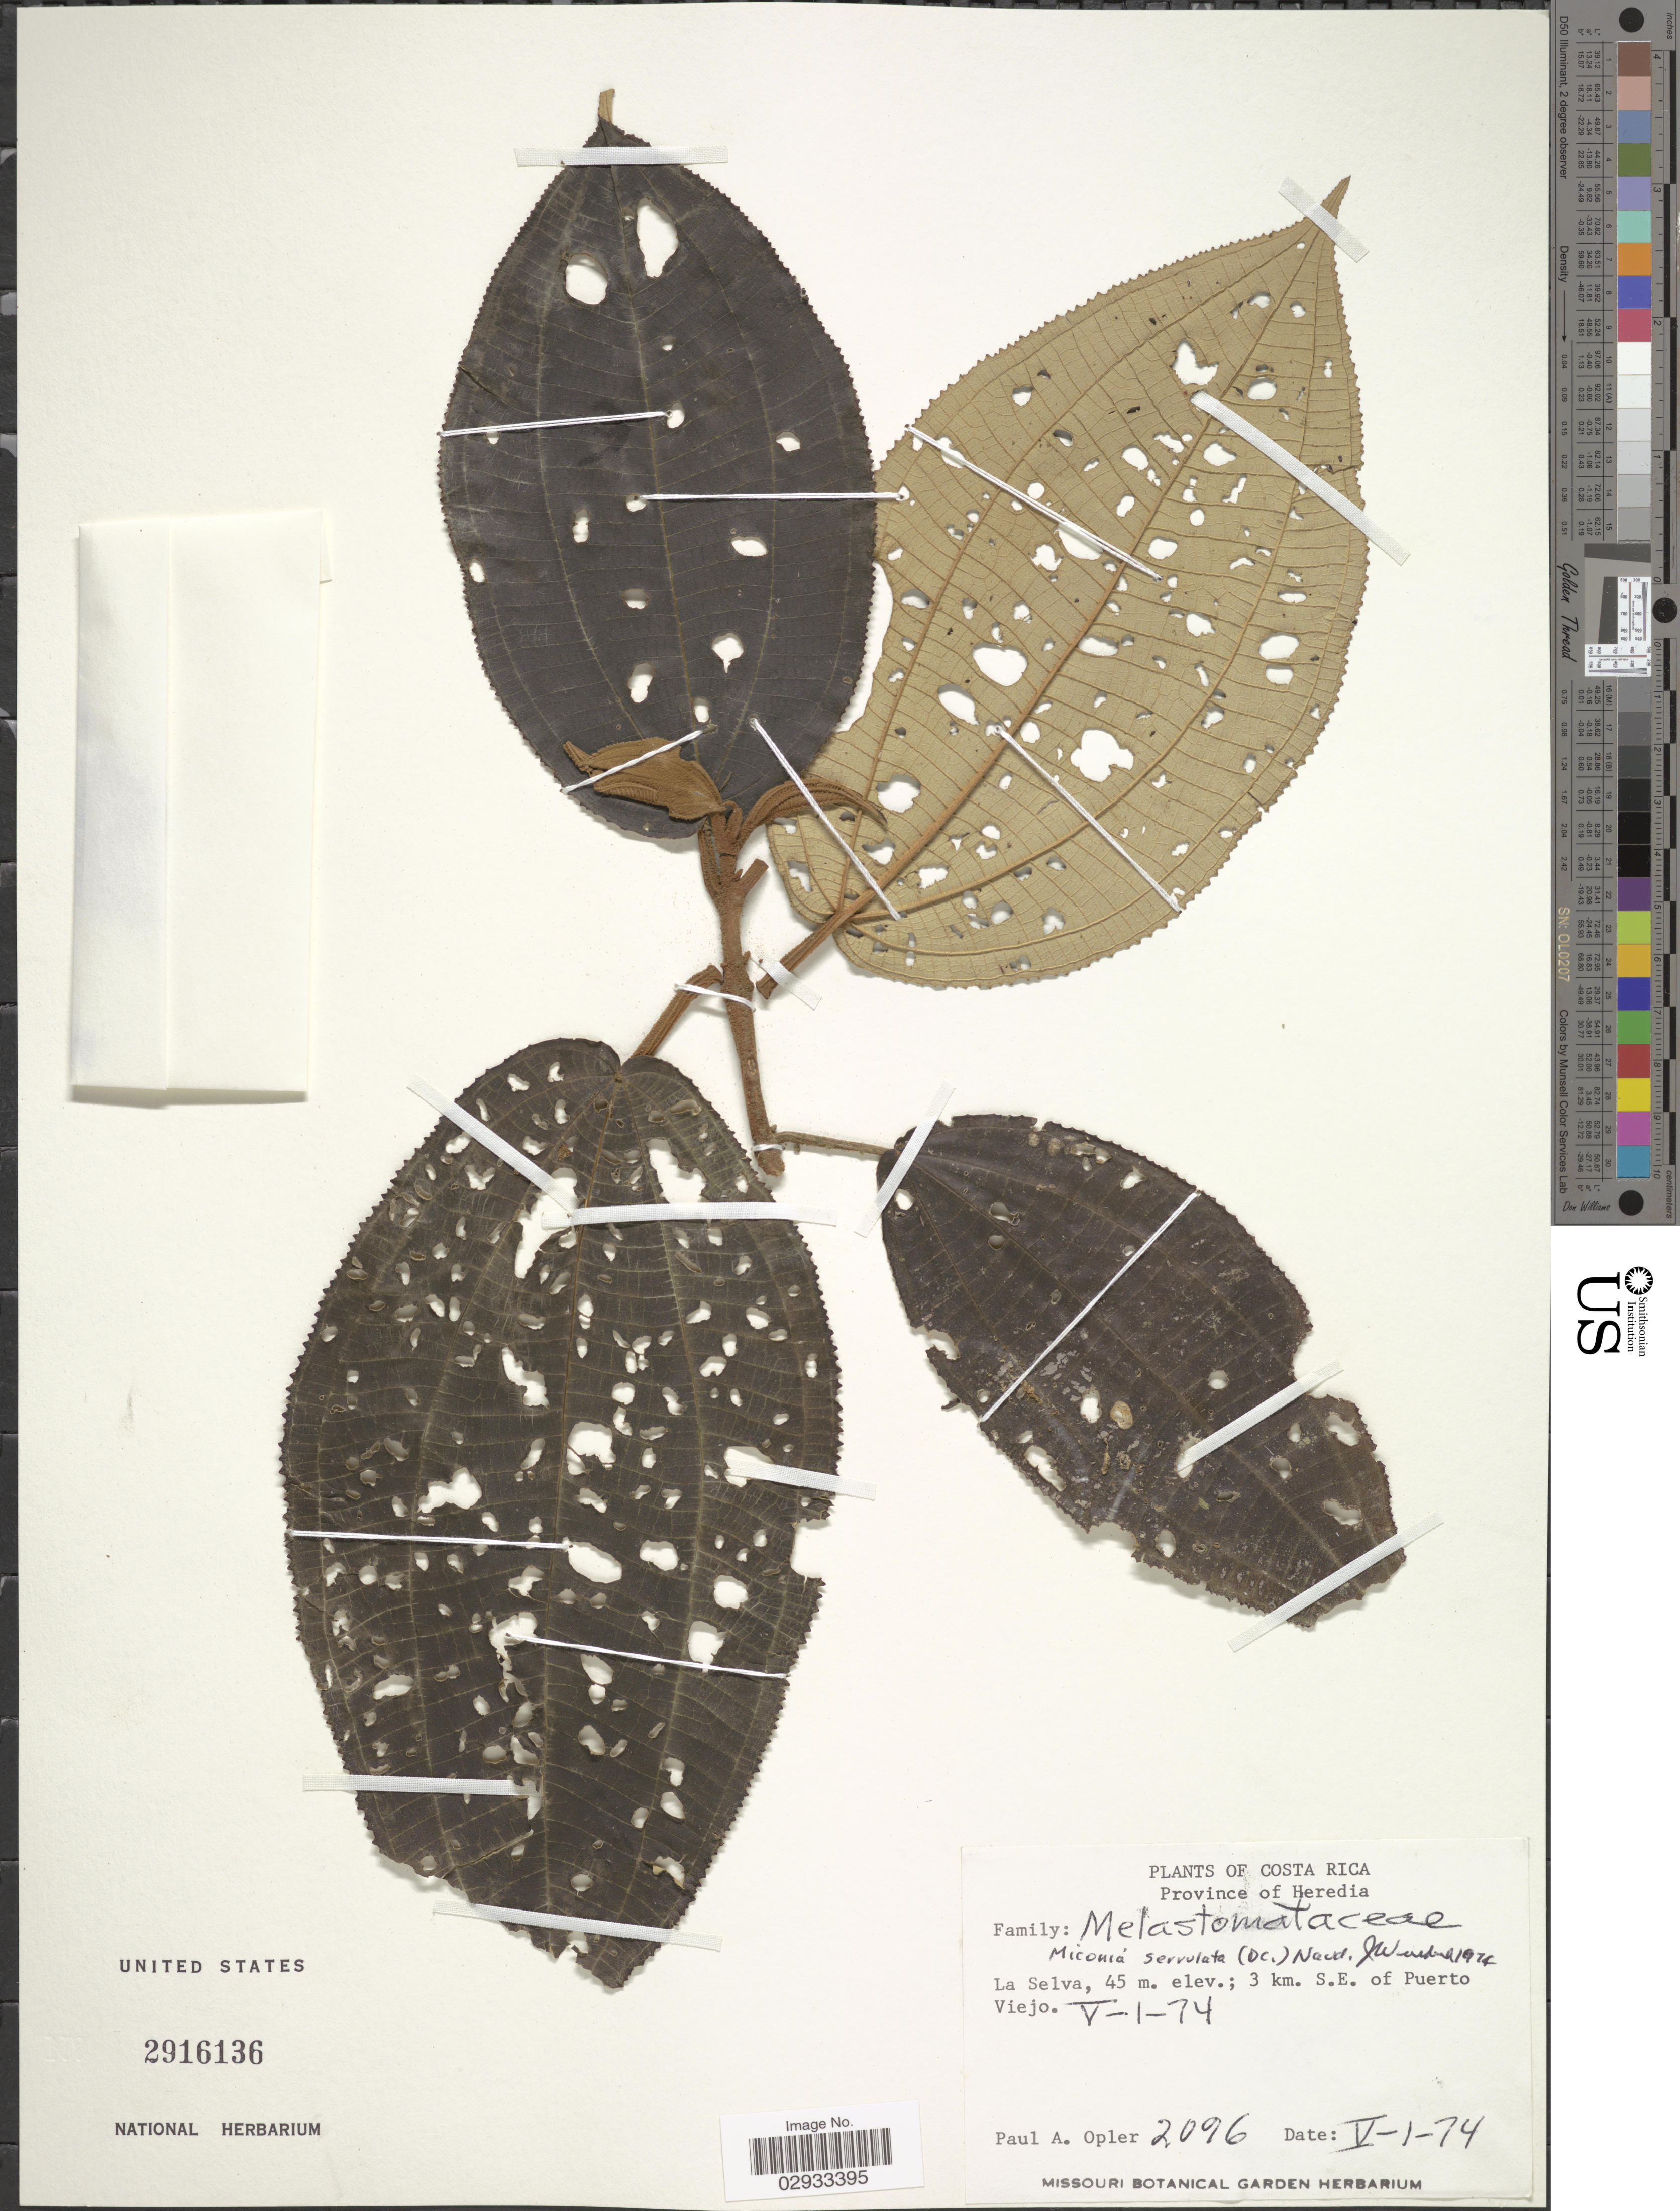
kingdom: Plantae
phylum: Tracheophyta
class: Magnoliopsida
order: Myrtales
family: Melastomataceae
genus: Miconia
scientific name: Miconia serrulata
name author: (DC.) Naudin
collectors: P. Opler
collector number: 2096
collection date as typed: Transcribed d/m/y: 1/5/74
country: Costa Rica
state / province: Heredia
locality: La Selva; 3 km. S.E. of Puerto Viejo.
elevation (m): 45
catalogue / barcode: US 2916136